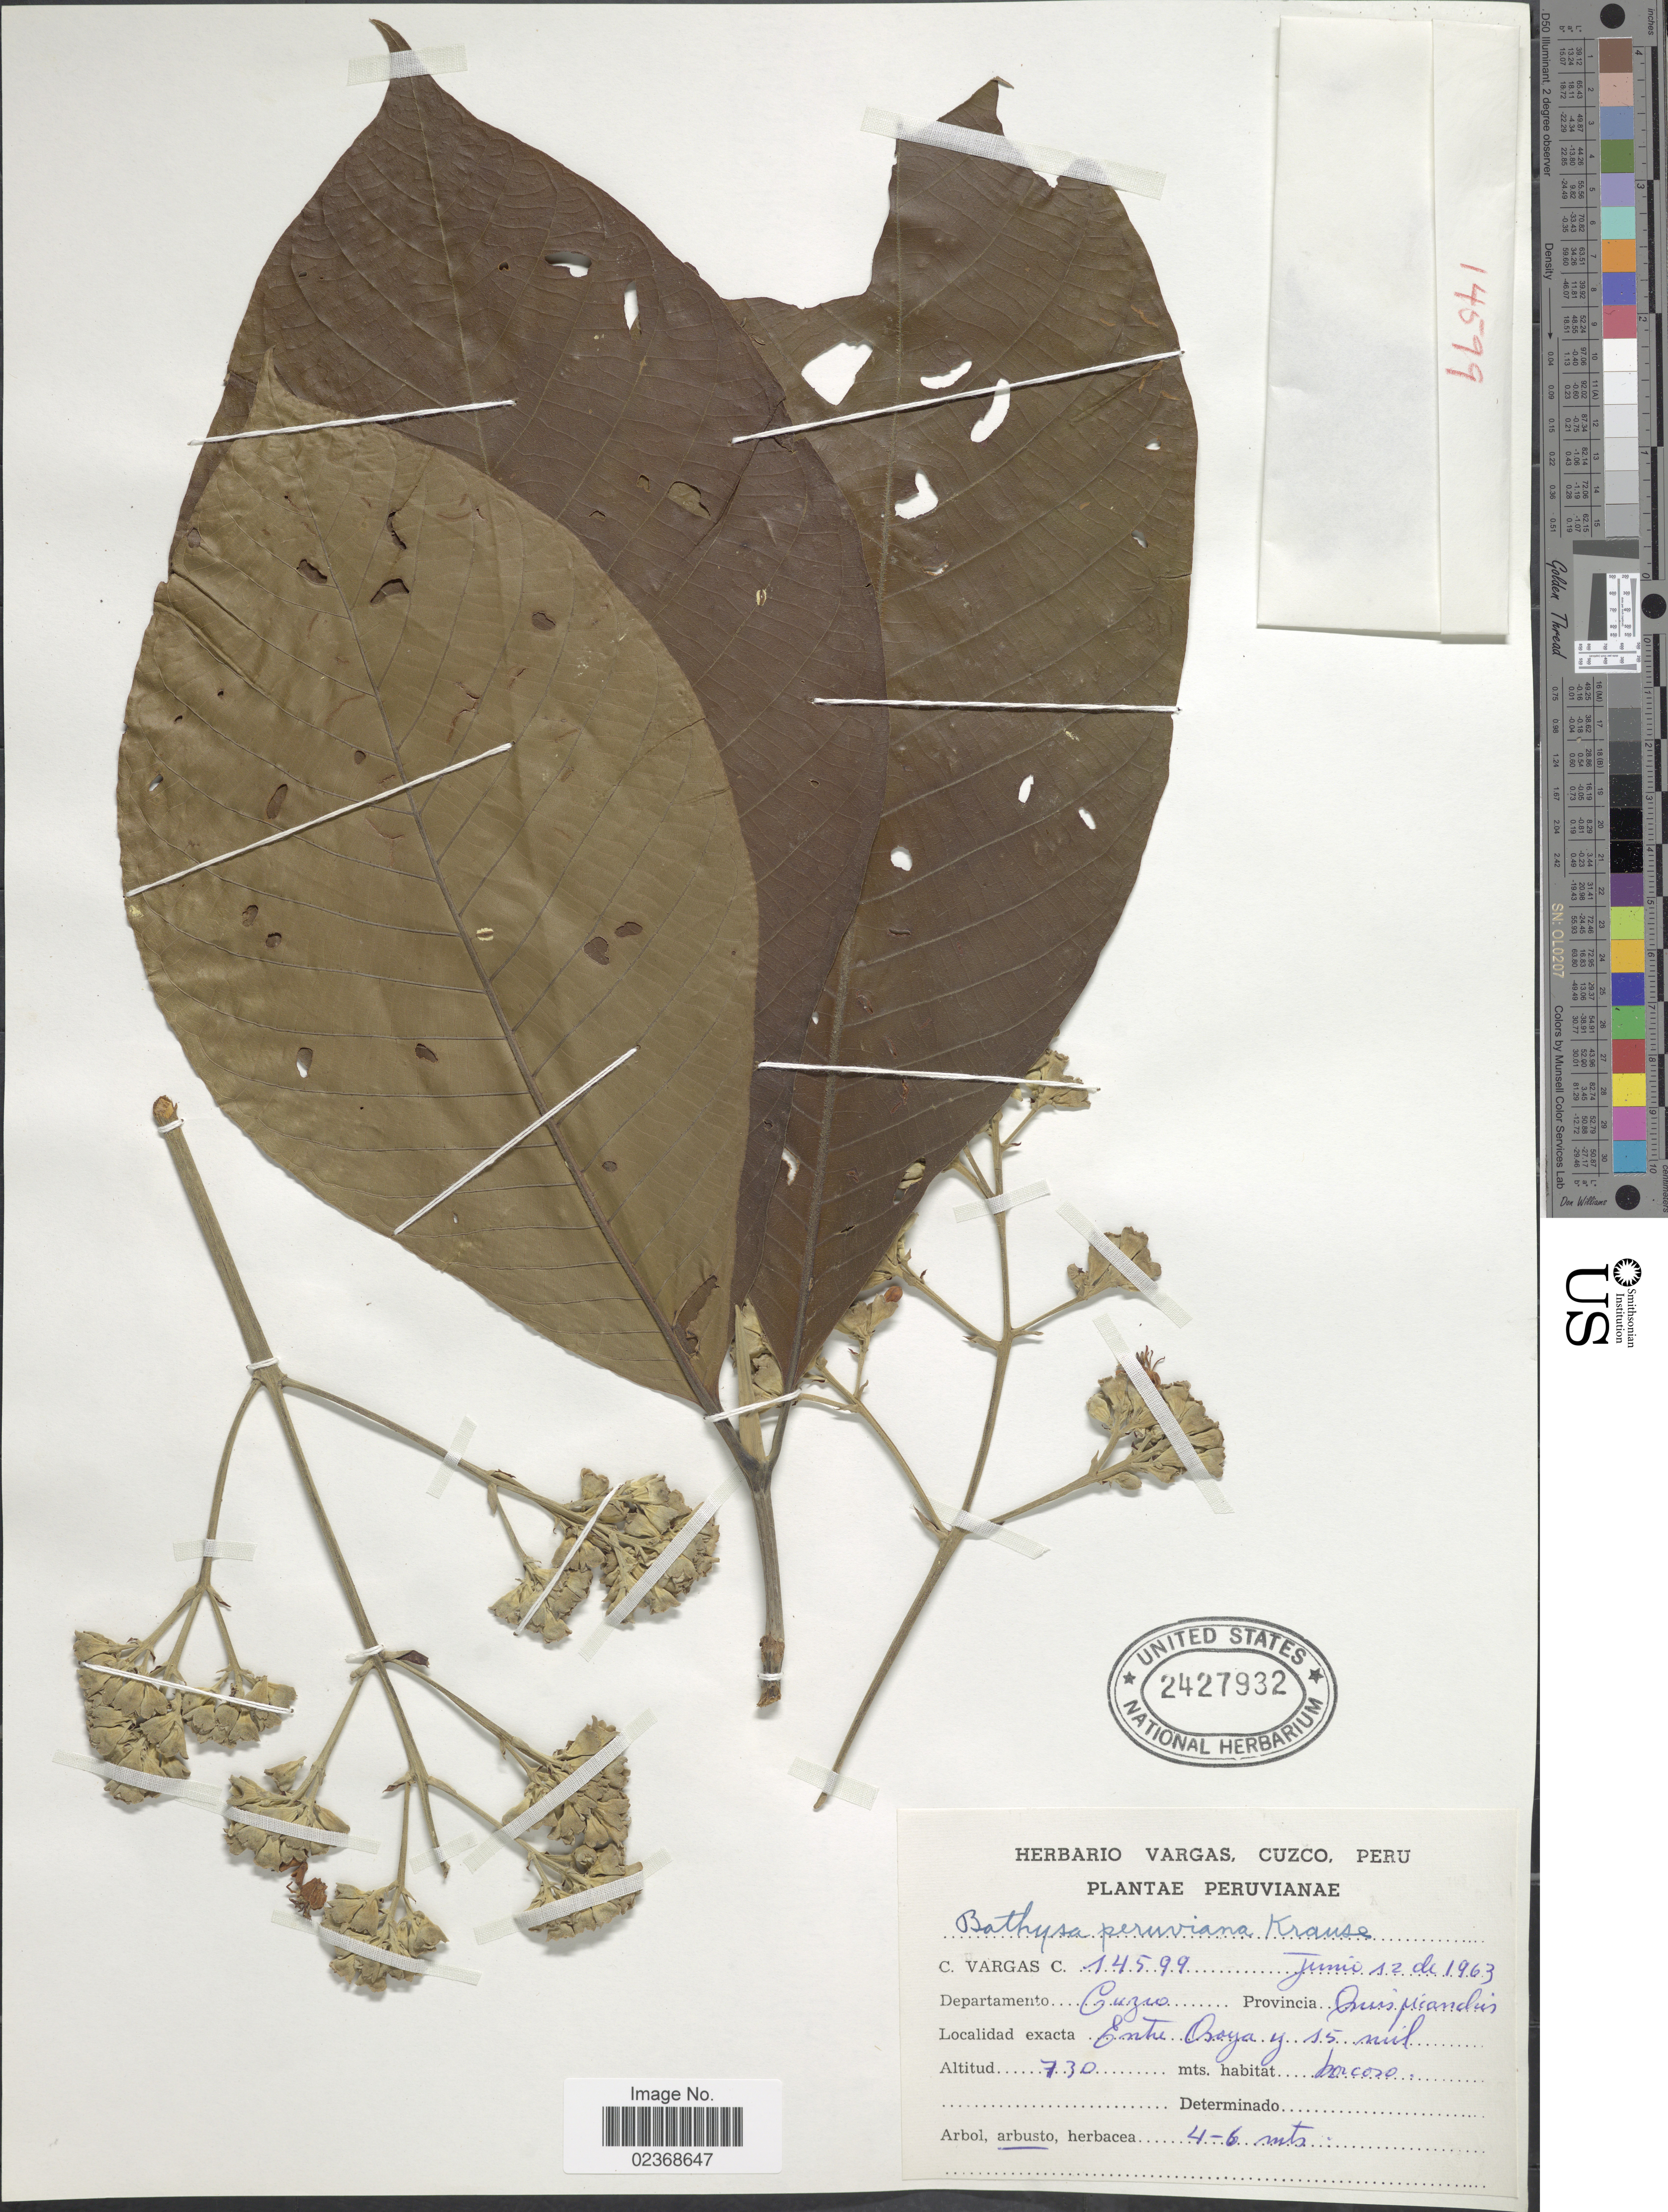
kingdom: Plantae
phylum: Tracheophyta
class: Magnoliopsida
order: Gentianales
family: Rubiaceae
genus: Schizocalyx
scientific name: Schizocalyx peruvianus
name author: (K. Krause) Kainul. & B. Bremer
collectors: C. Vargas Calderón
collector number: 14599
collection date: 1963-06-12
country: Peru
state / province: Cusco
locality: Departmento Cuzco, Provincia: Quispicanchis, Entre Oroya y 15 mil.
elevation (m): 730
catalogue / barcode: US 2427932